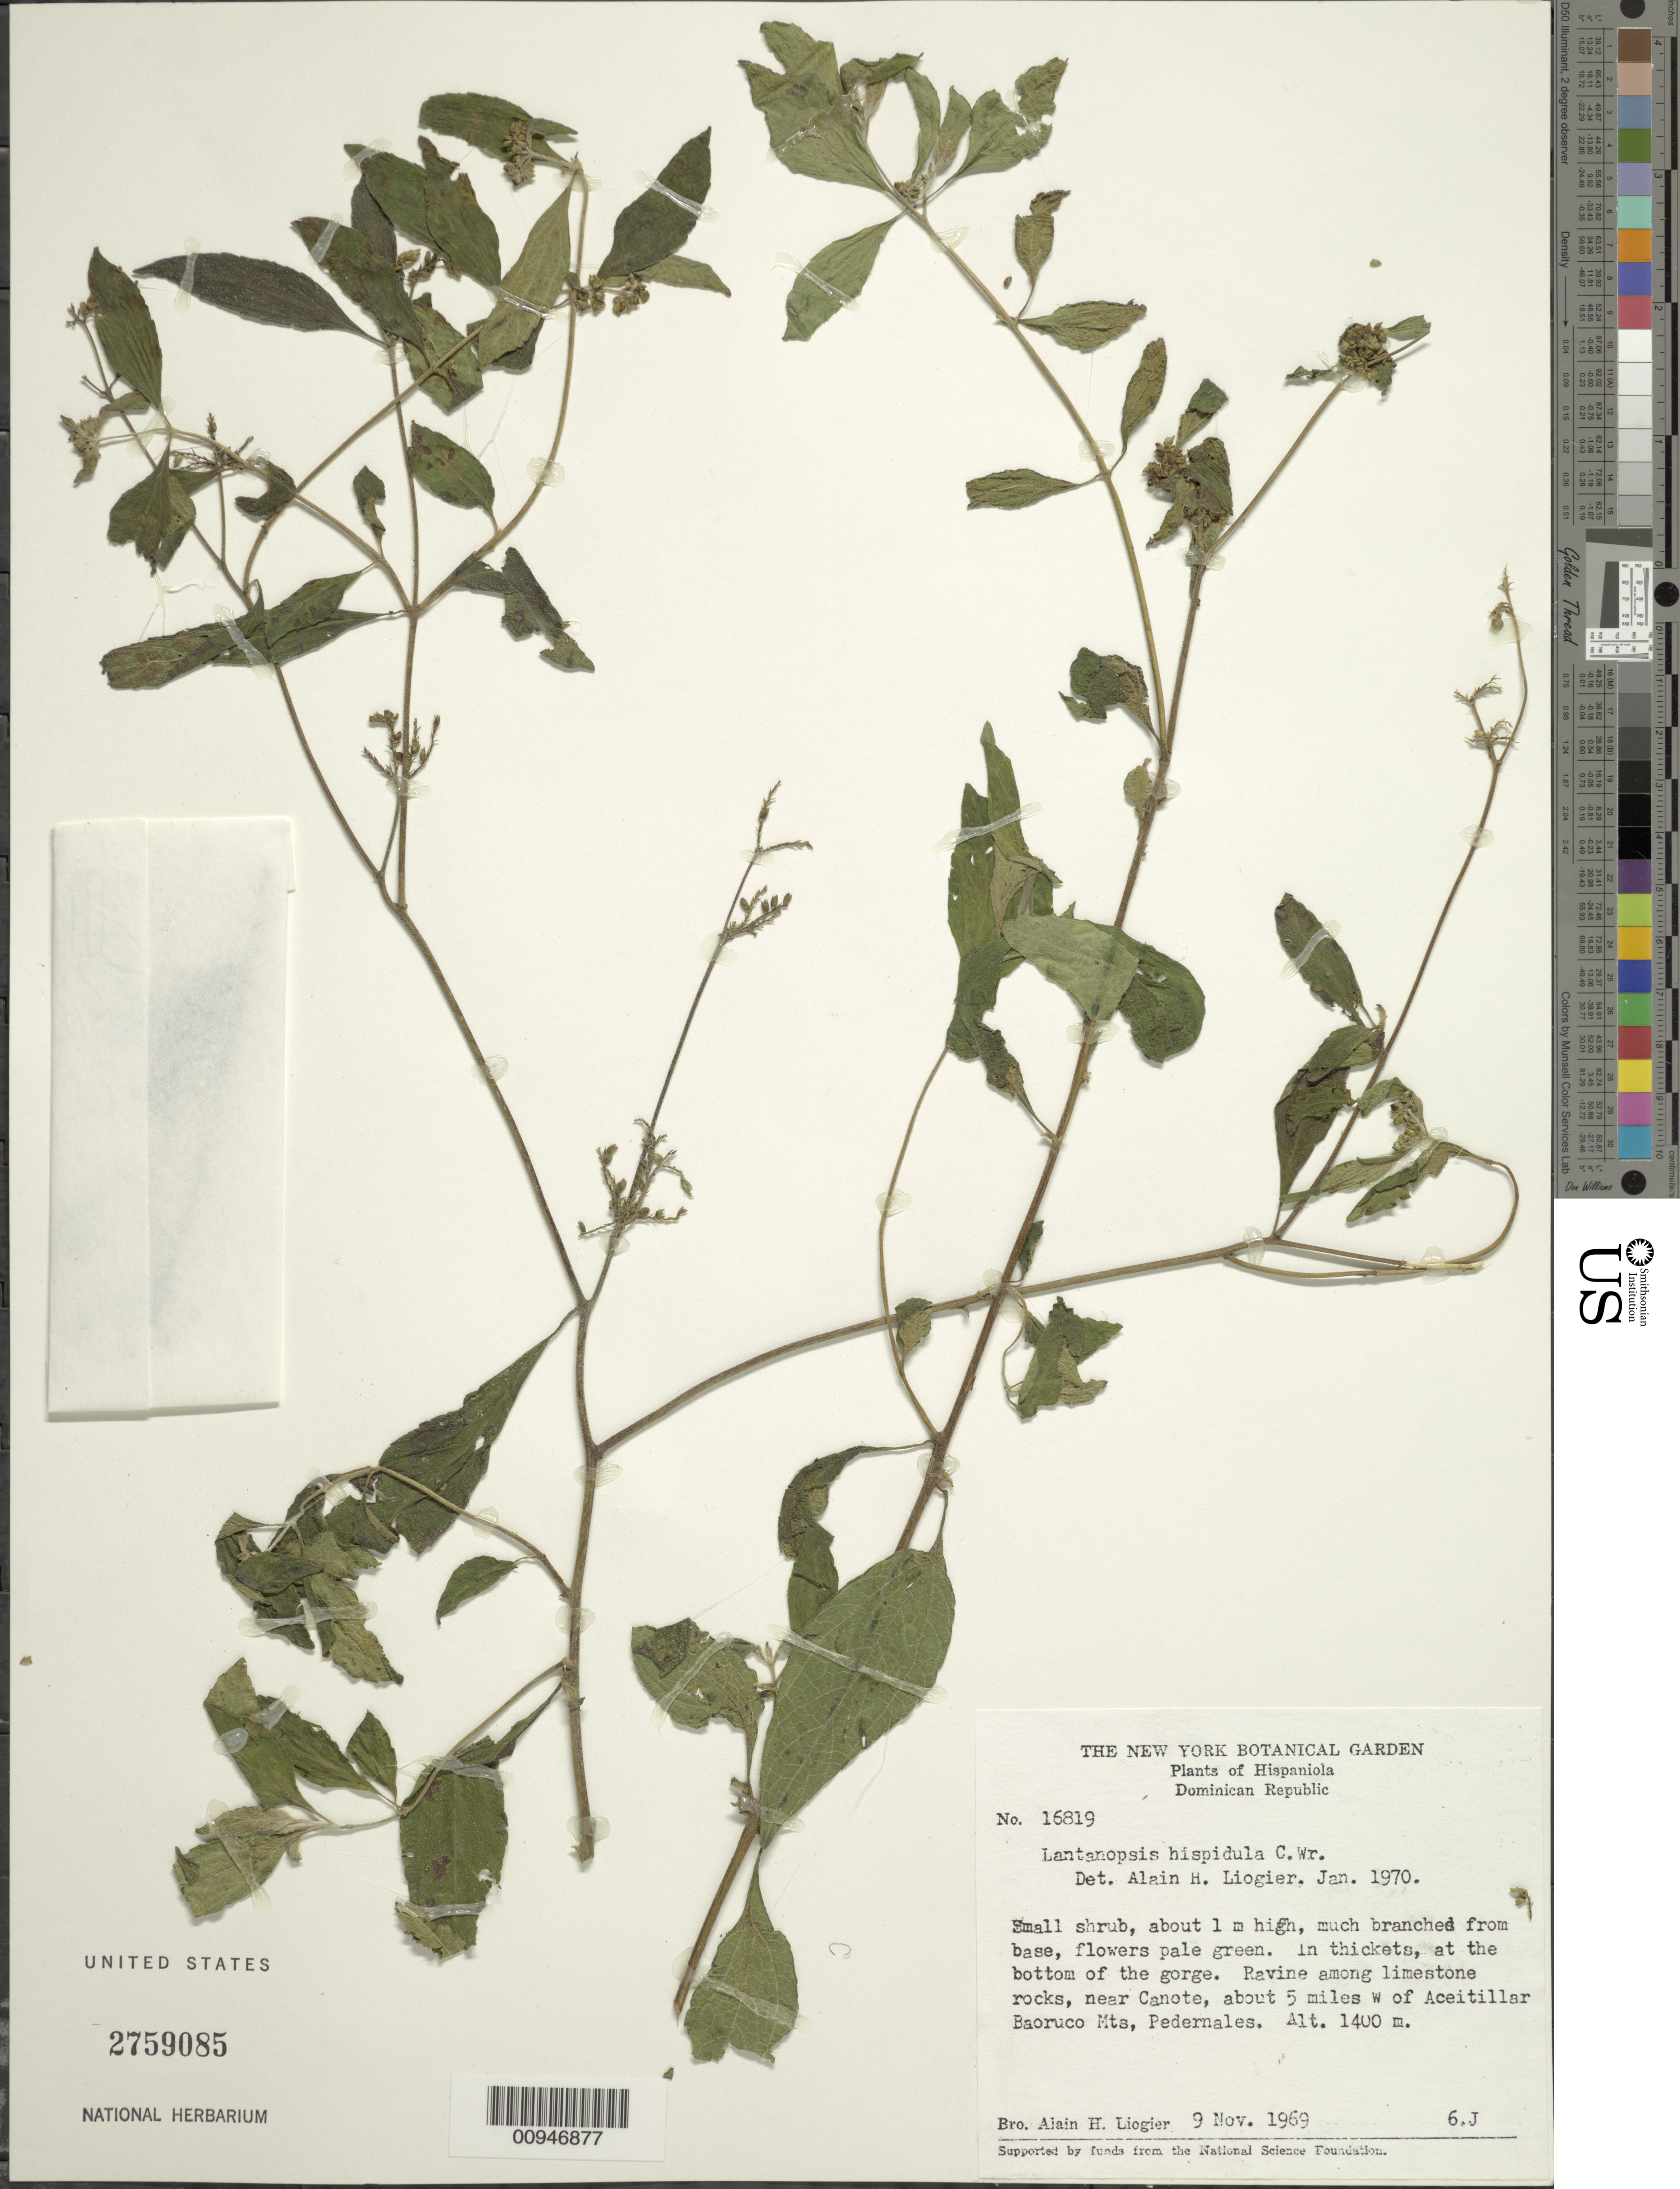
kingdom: Plantae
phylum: Tracheophyta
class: Magnoliopsida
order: Asterales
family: Asteraceae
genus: Lantanopsis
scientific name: Lantanopsis hispidula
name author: C. Wright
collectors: A. H. Liogier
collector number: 16819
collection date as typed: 09 Nov 1969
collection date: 1969-11-09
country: Dominican Republic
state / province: Pedernales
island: Hispaniola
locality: Near Canote, about 5 miles W of Aceitillar Baoruco Mountains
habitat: In thickets, at the bottom of the gorge of ravine among limestone rocks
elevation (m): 1400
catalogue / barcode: US 2759085